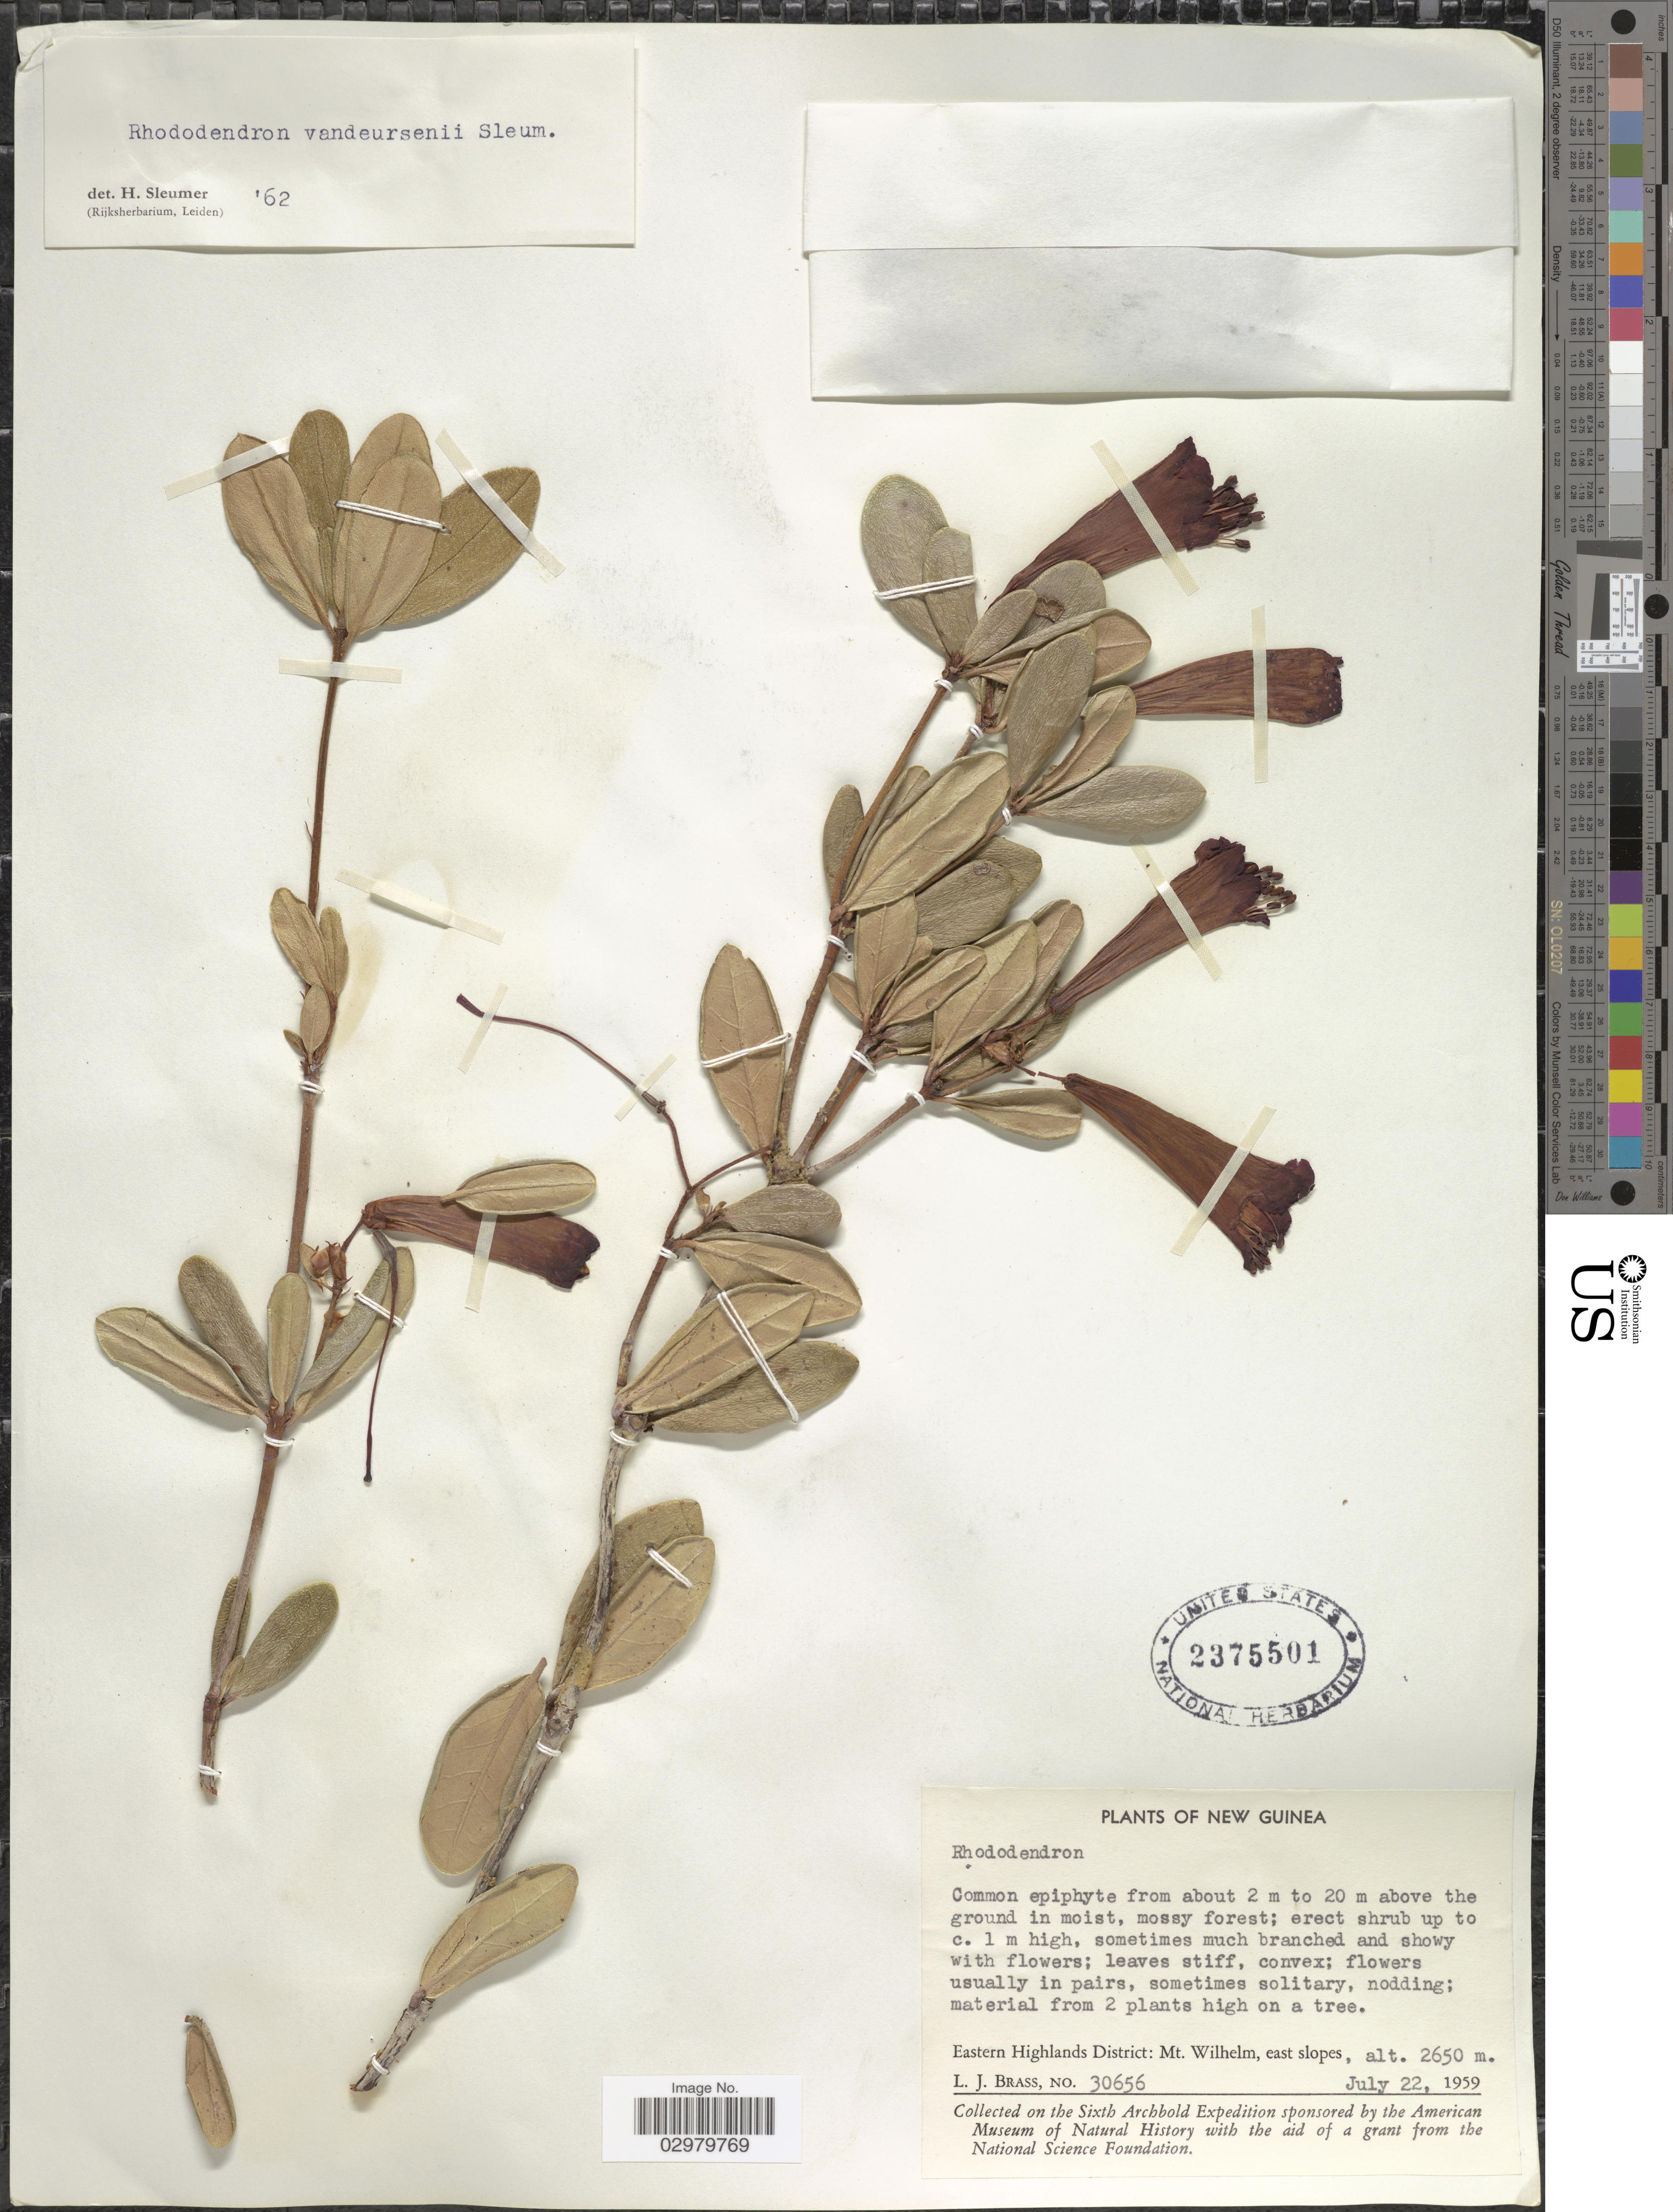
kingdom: Plantae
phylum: Tracheophyta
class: Magnoliopsida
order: Ericales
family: Ericaceae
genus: Rhododendron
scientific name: Rhododendron vandeursenii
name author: Sleumer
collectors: L. J. Brass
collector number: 30656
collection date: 1959-07-22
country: Papua New Guinea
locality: New Guinea. Eastern Highlands District: Mt. Wilhelm, east slopes.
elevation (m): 2650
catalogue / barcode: US 2375501